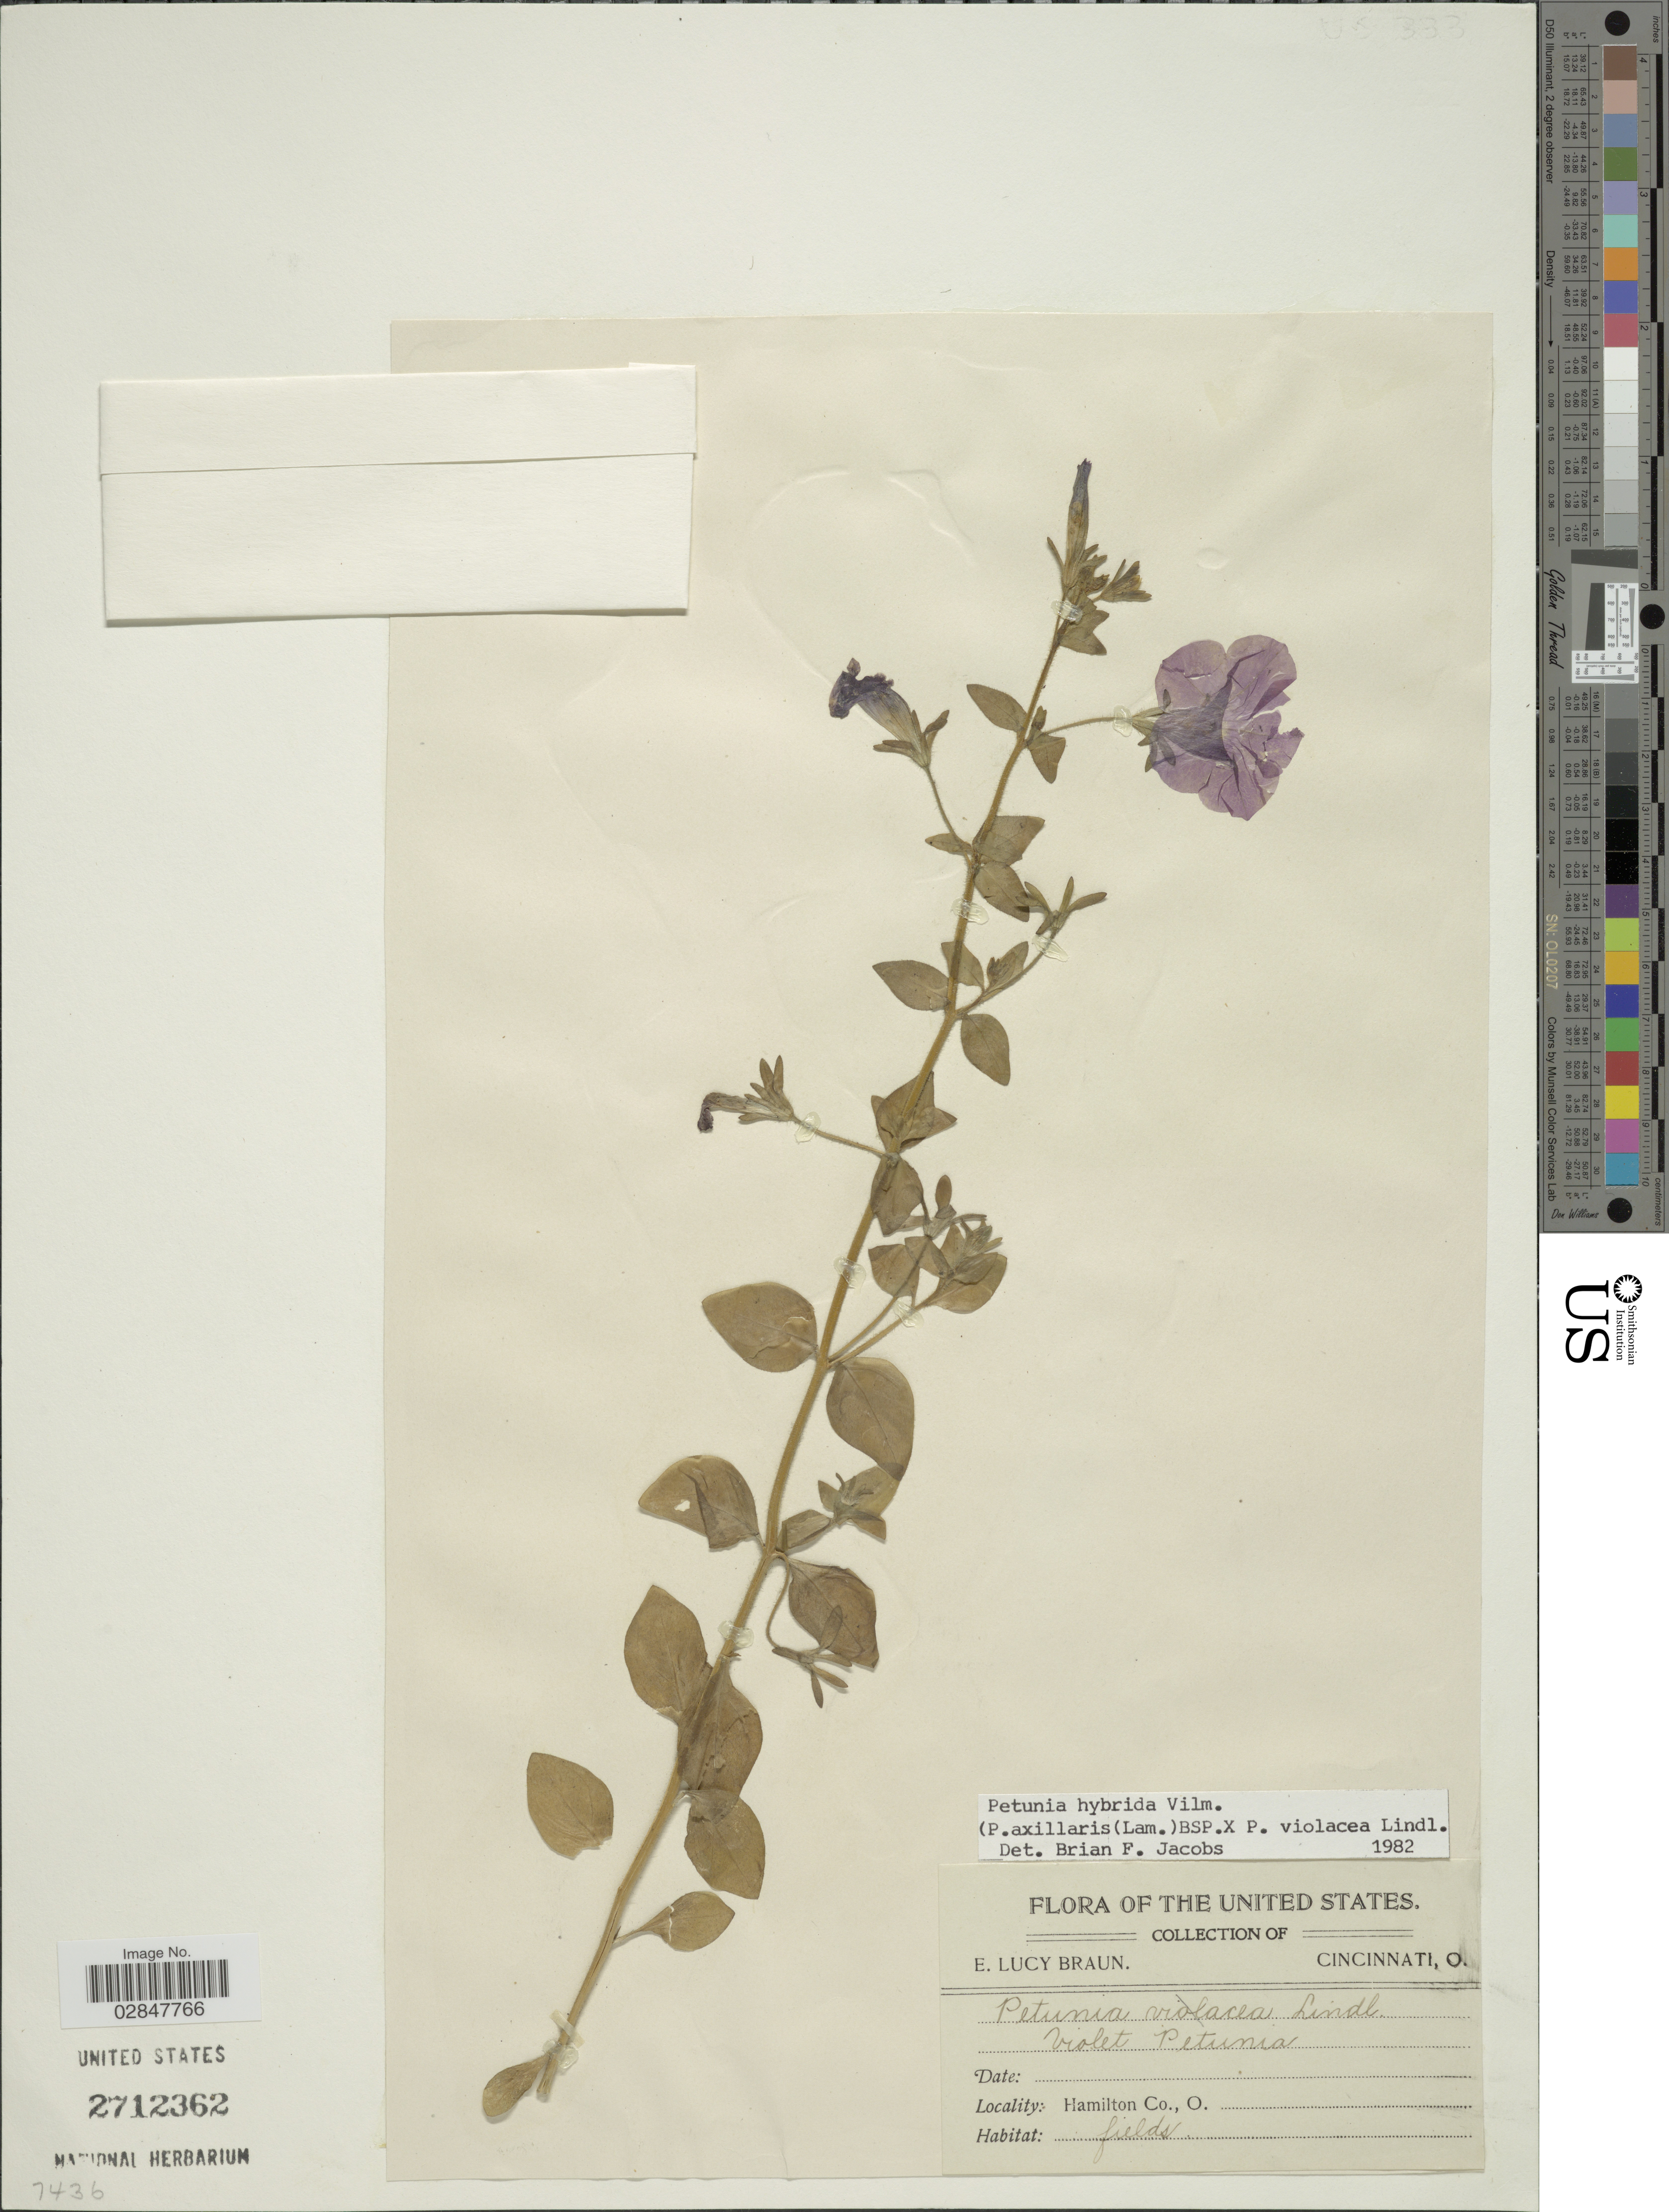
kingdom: Plantae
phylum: Tracheophyta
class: Magnoliopsida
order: Solanales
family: Solanaceae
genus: Petunia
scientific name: Petunia hybrida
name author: E. Vilm.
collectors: L. E. Braun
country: United States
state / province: Ohio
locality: Hamilton Co.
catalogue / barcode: US 2712362